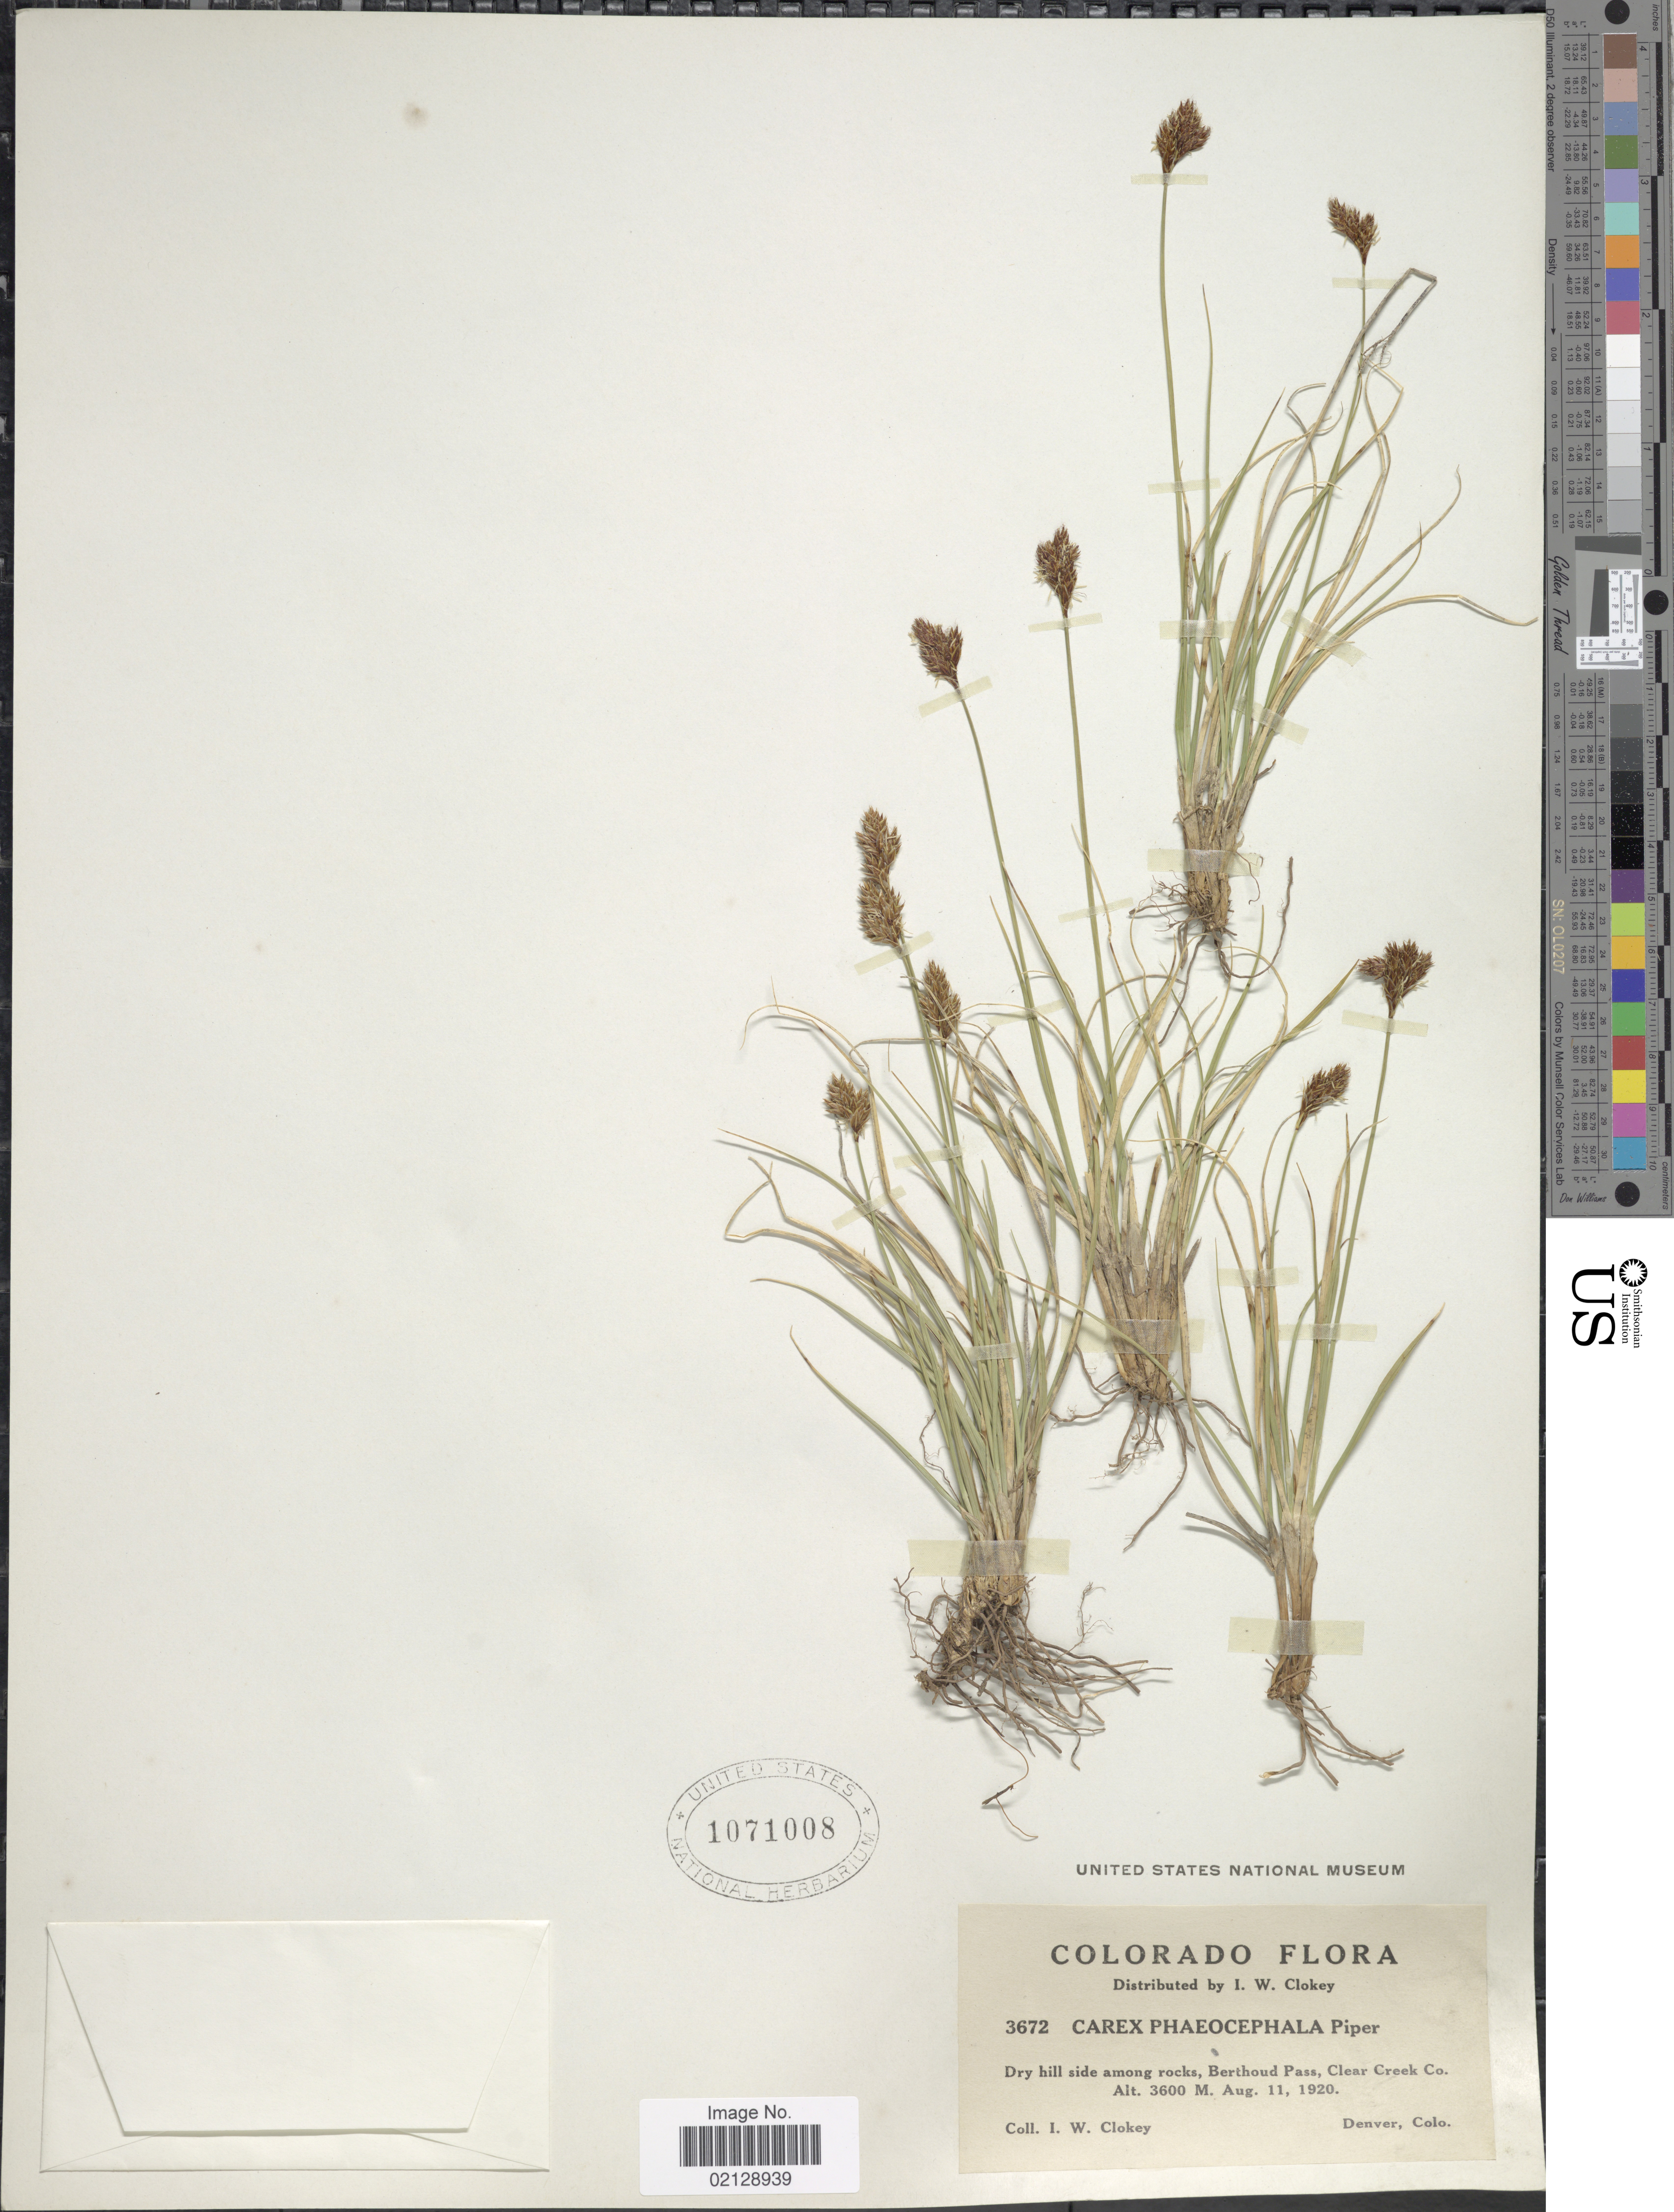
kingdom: Plantae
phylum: Tracheophyta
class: Liliopsida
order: Poales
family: Cyperaceae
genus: Carex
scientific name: Carex phaeocephala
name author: Piper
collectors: I. W. Clokey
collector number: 3672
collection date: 1920-08-11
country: United States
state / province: Colorado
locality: Dry hill side among rocks, Berthoud Pass, Clear Creek Co.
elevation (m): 3600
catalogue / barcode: US 1071008